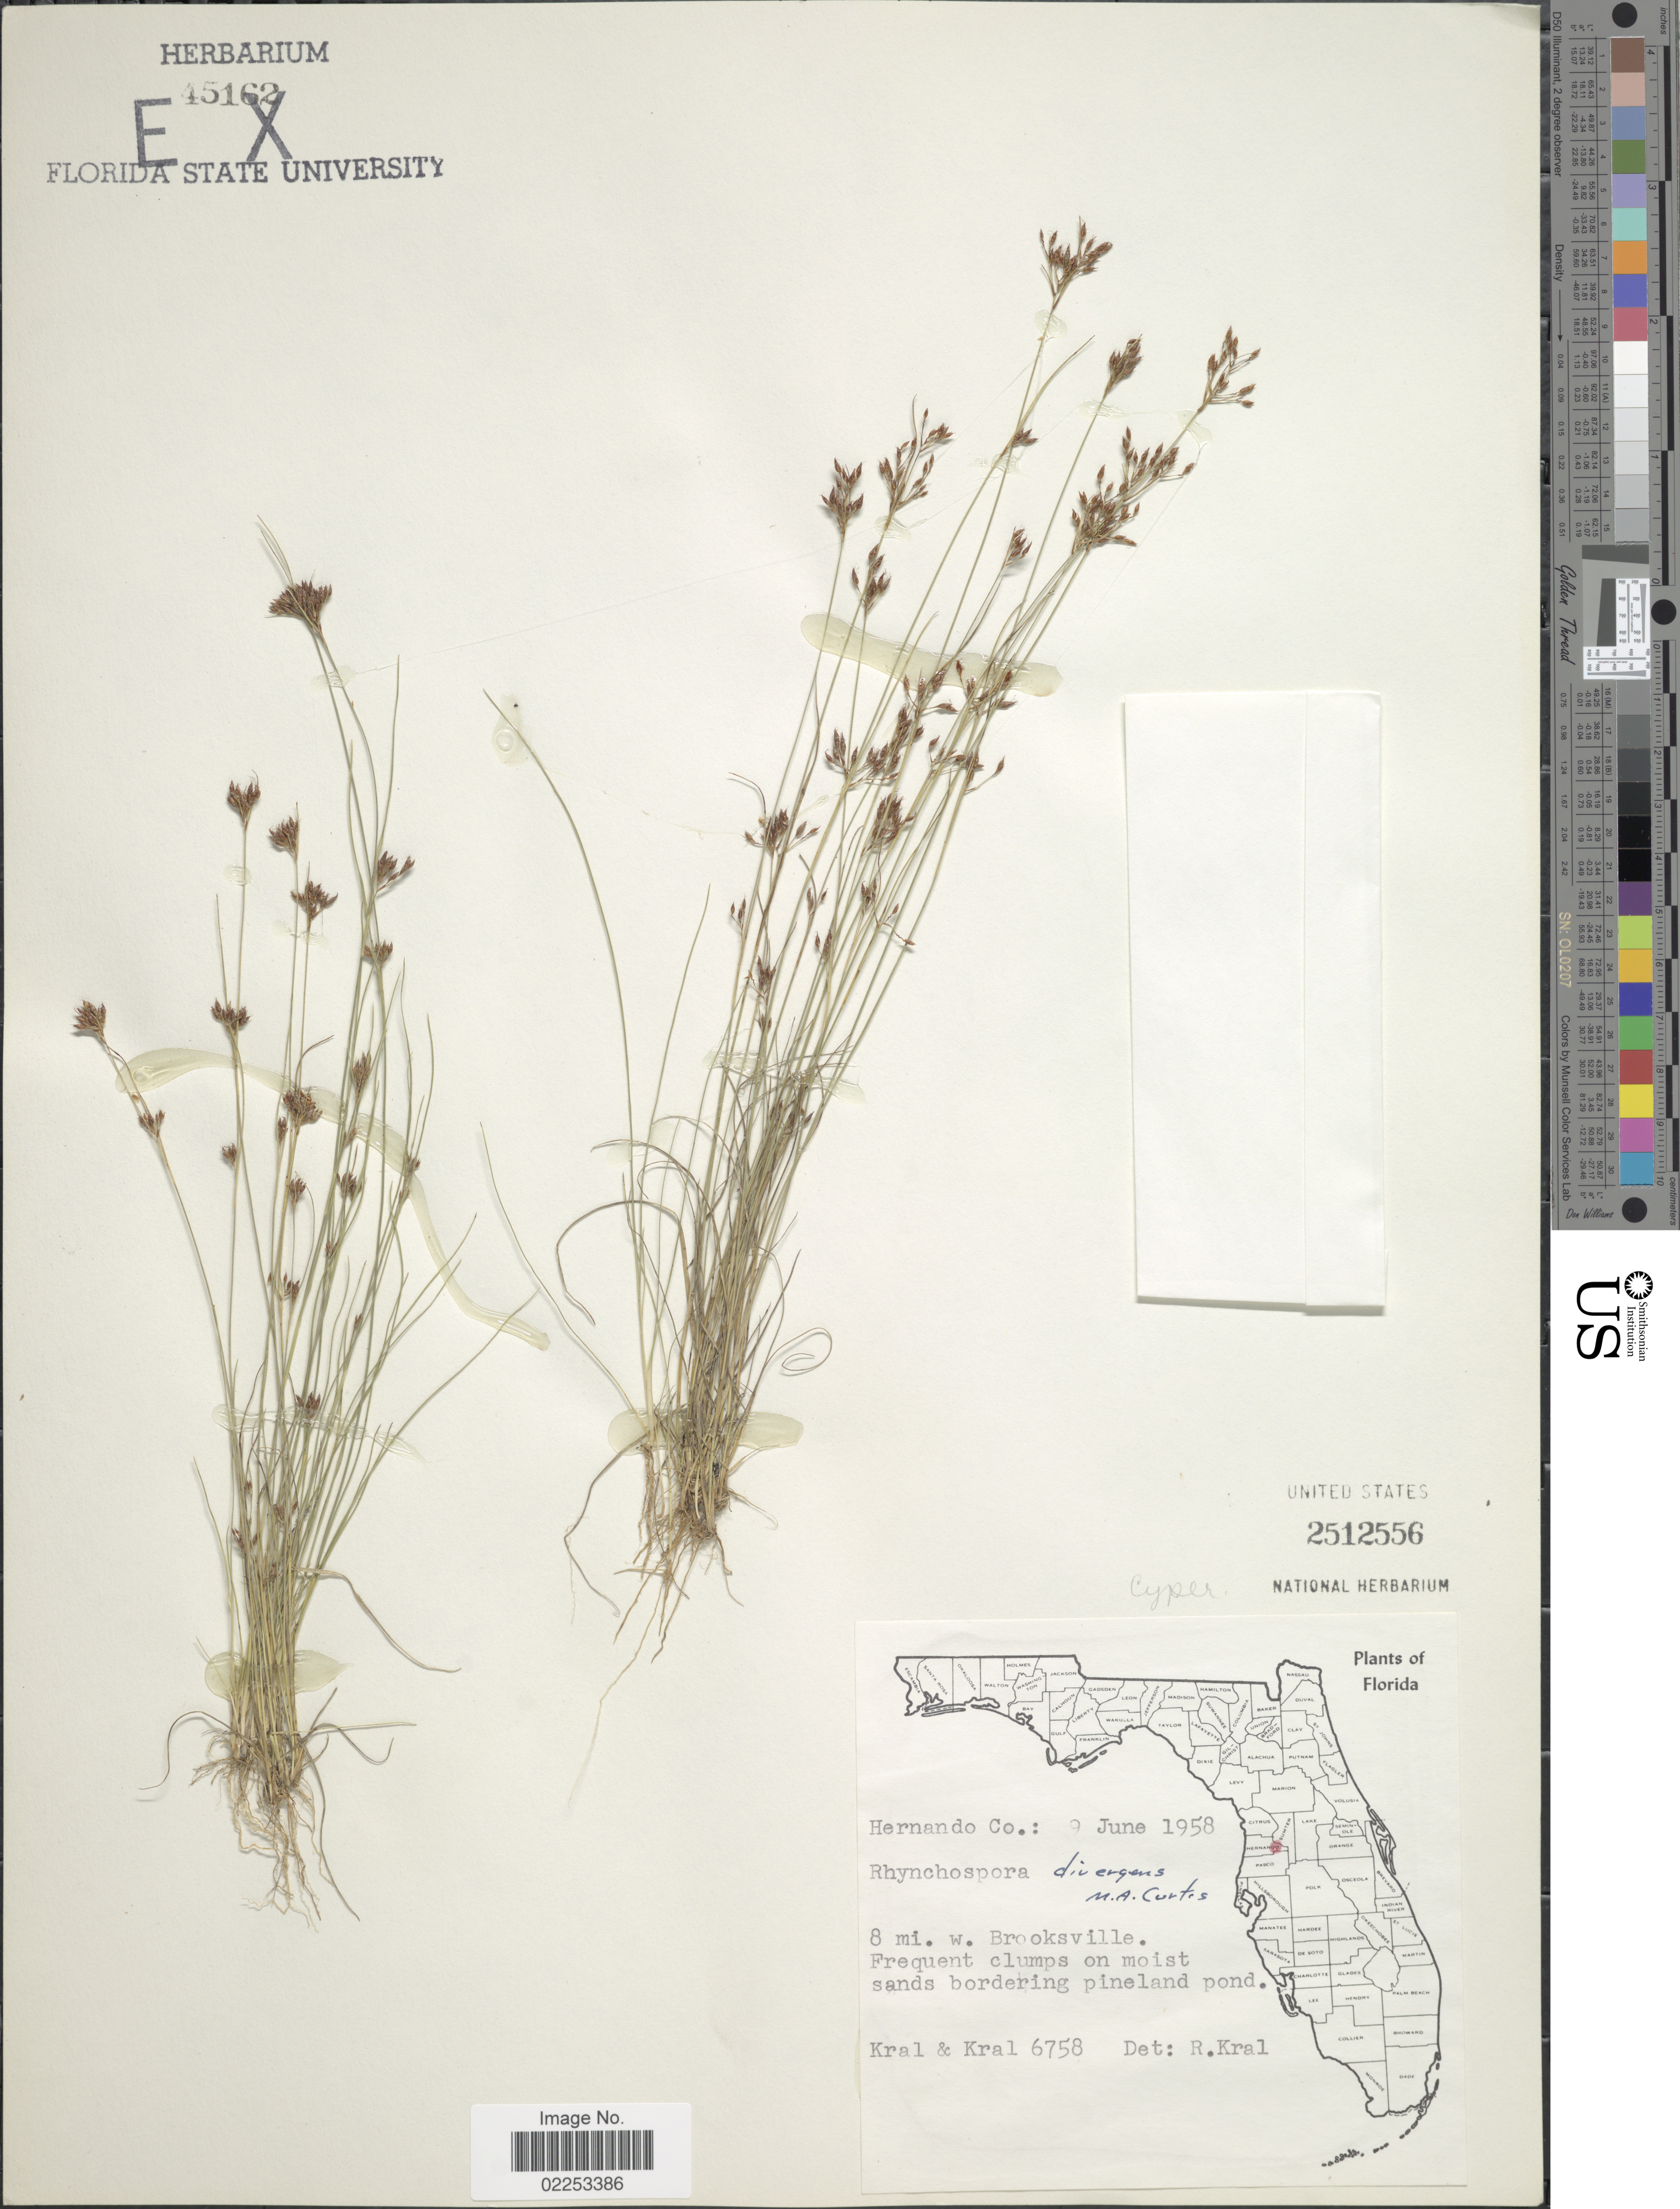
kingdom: Plantae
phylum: Tracheophyta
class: Liliopsida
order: Poales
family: Cyperaceae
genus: Rhynchospora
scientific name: Rhynchospora divergens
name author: Chapm. ex M.A. Curtis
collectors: -- Kral & -- Kral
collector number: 6758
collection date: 1958-06-09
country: United States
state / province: Florida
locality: Hernando Co, 8 mi w Brooksville. Frequent clumps on moist sands bordering pineland pond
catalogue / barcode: US 2512556